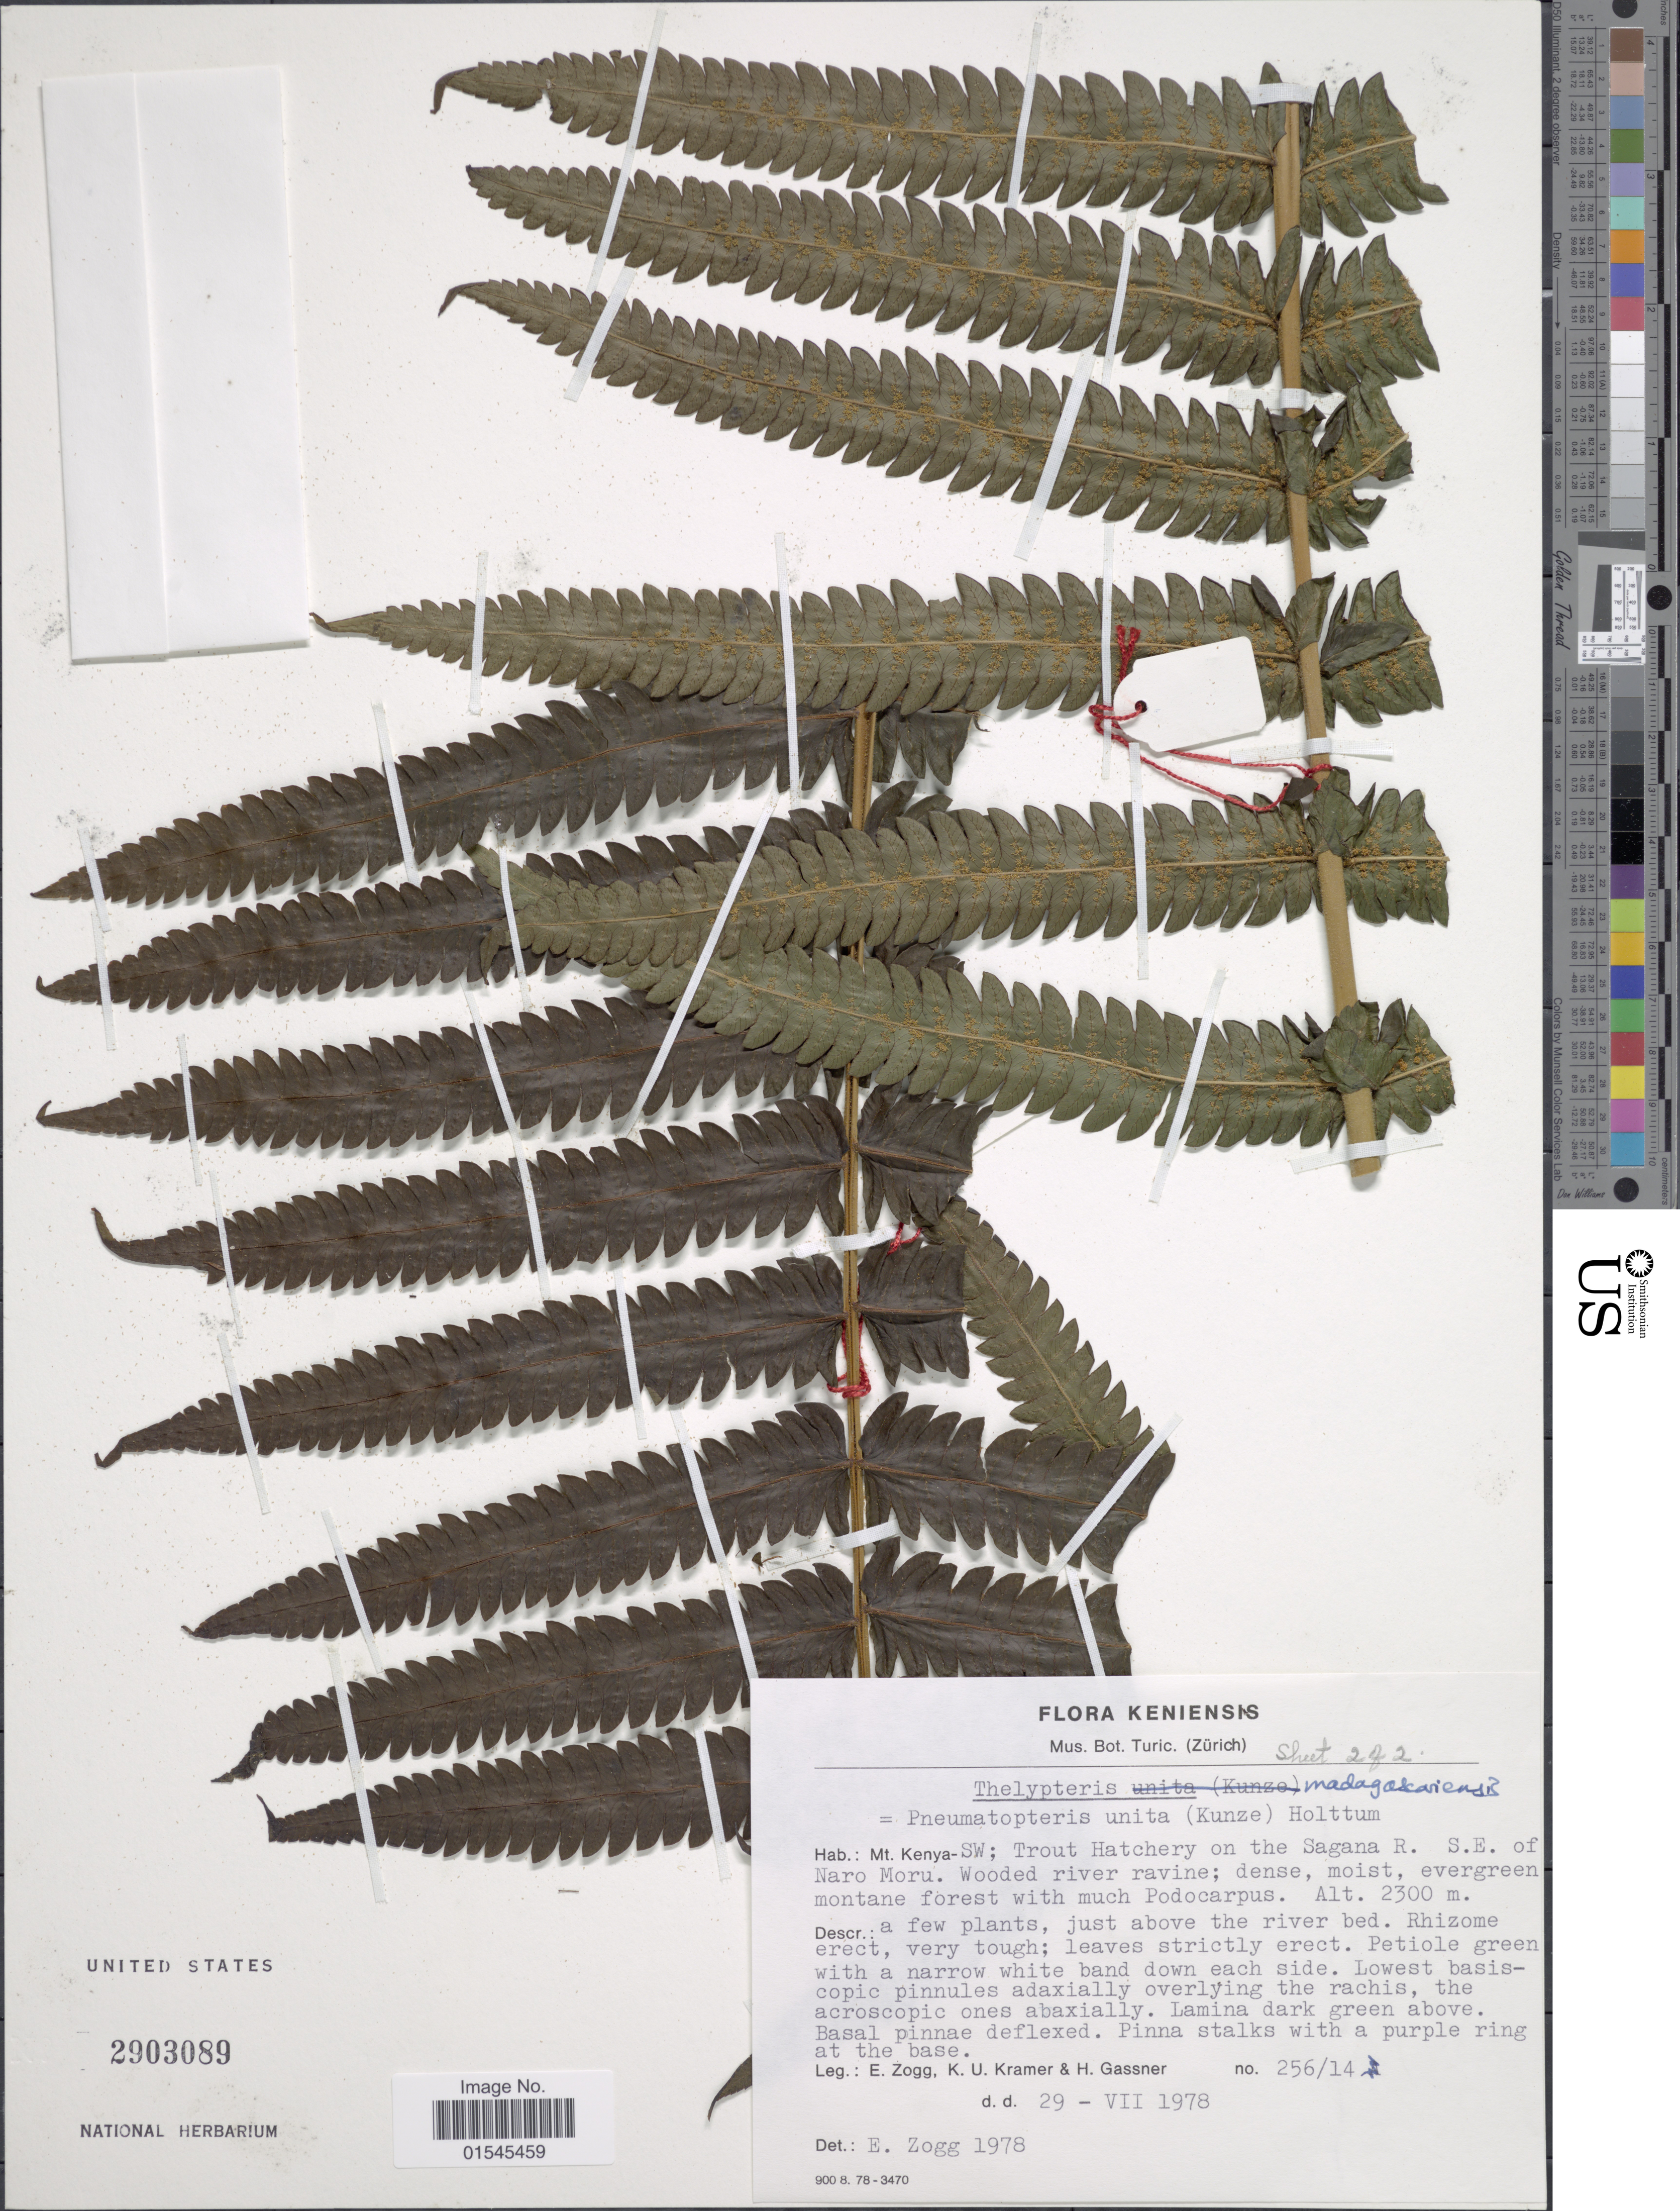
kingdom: Plantae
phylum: Tracheophyta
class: Polypodiopsida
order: Polypodiales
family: Thelypteridaceae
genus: Sphaerostephanos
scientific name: Sphaerostephanos unitus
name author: (L.) Holttum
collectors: E. Zogg, K. U. Kramer & H. Gassner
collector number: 256/14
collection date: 1978-08-29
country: Kenya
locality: Mt. Kenya. SW; Trout Hatchery on the Sagana R. S. E. of Naro Moru.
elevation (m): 2300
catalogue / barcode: US 2903089